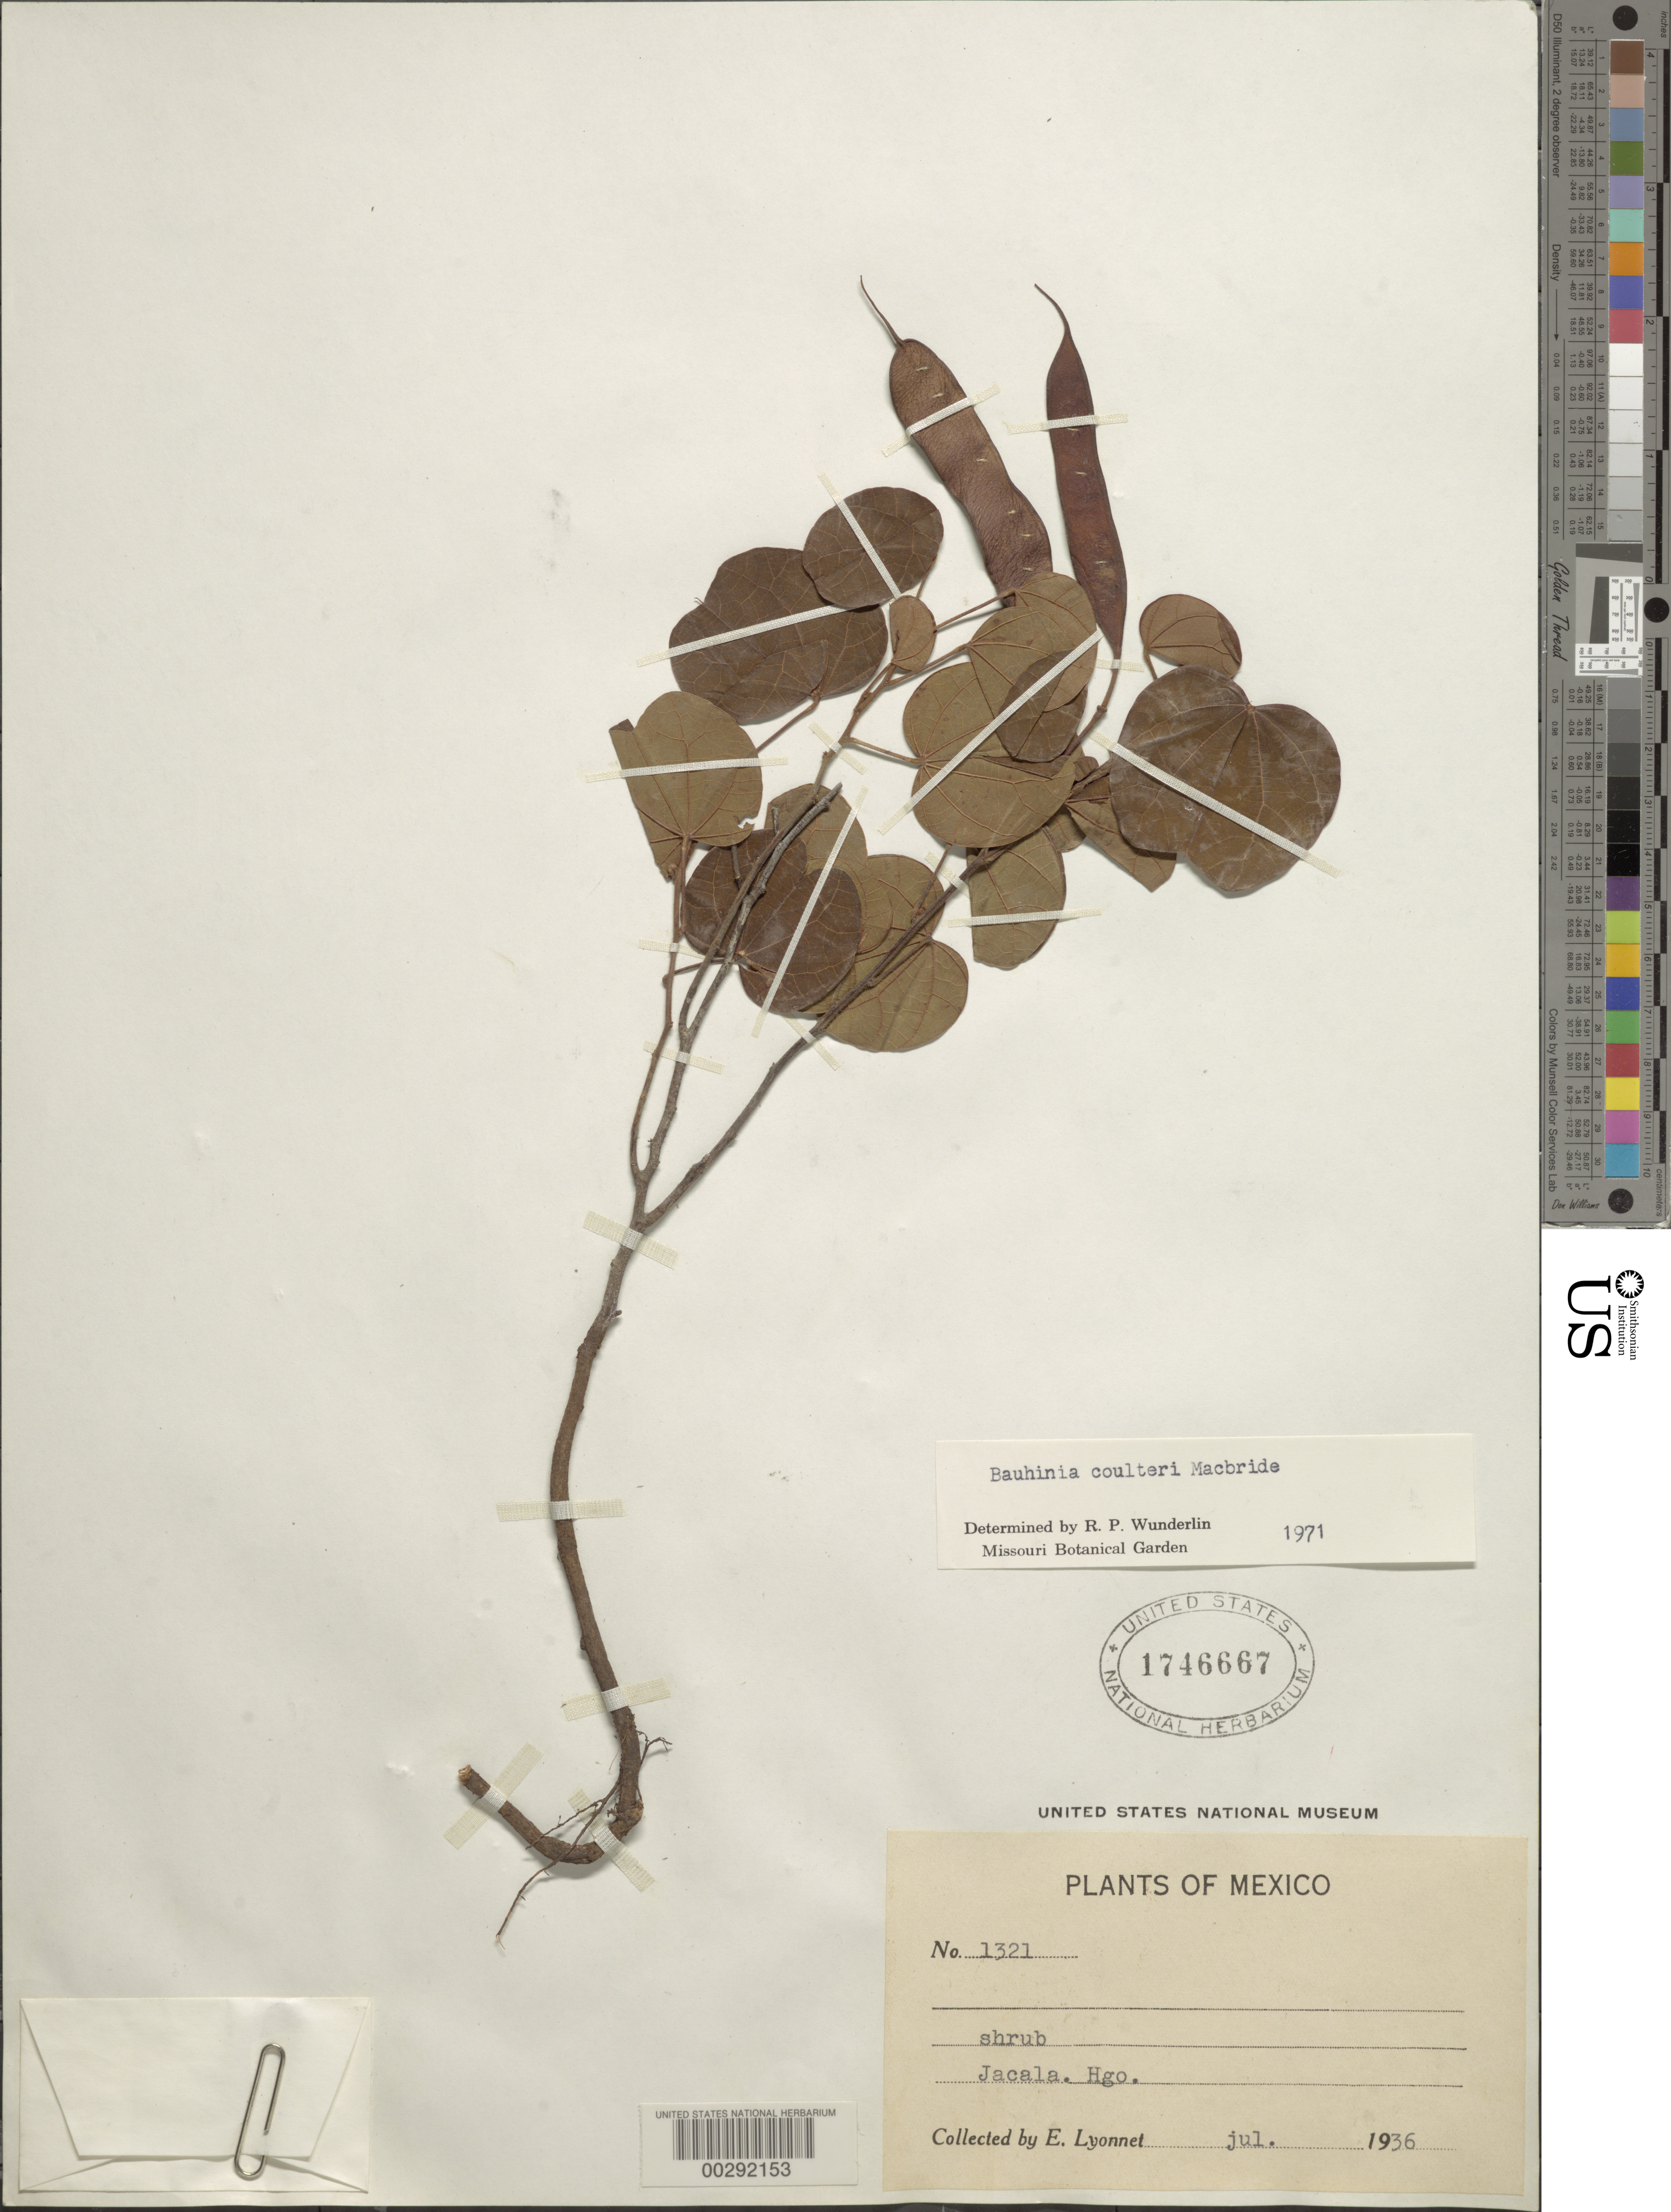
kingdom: Plantae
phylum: Tracheophyta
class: Magnoliopsida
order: Fabales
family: Fabaceae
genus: Bauhinia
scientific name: Bauhinia coulteri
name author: J.F. Macbr.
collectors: Bro. E. Lyonnet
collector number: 1321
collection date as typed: Jul 1936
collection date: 1936-07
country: Mexico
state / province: Hidalgo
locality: Jacala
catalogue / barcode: US 1746667